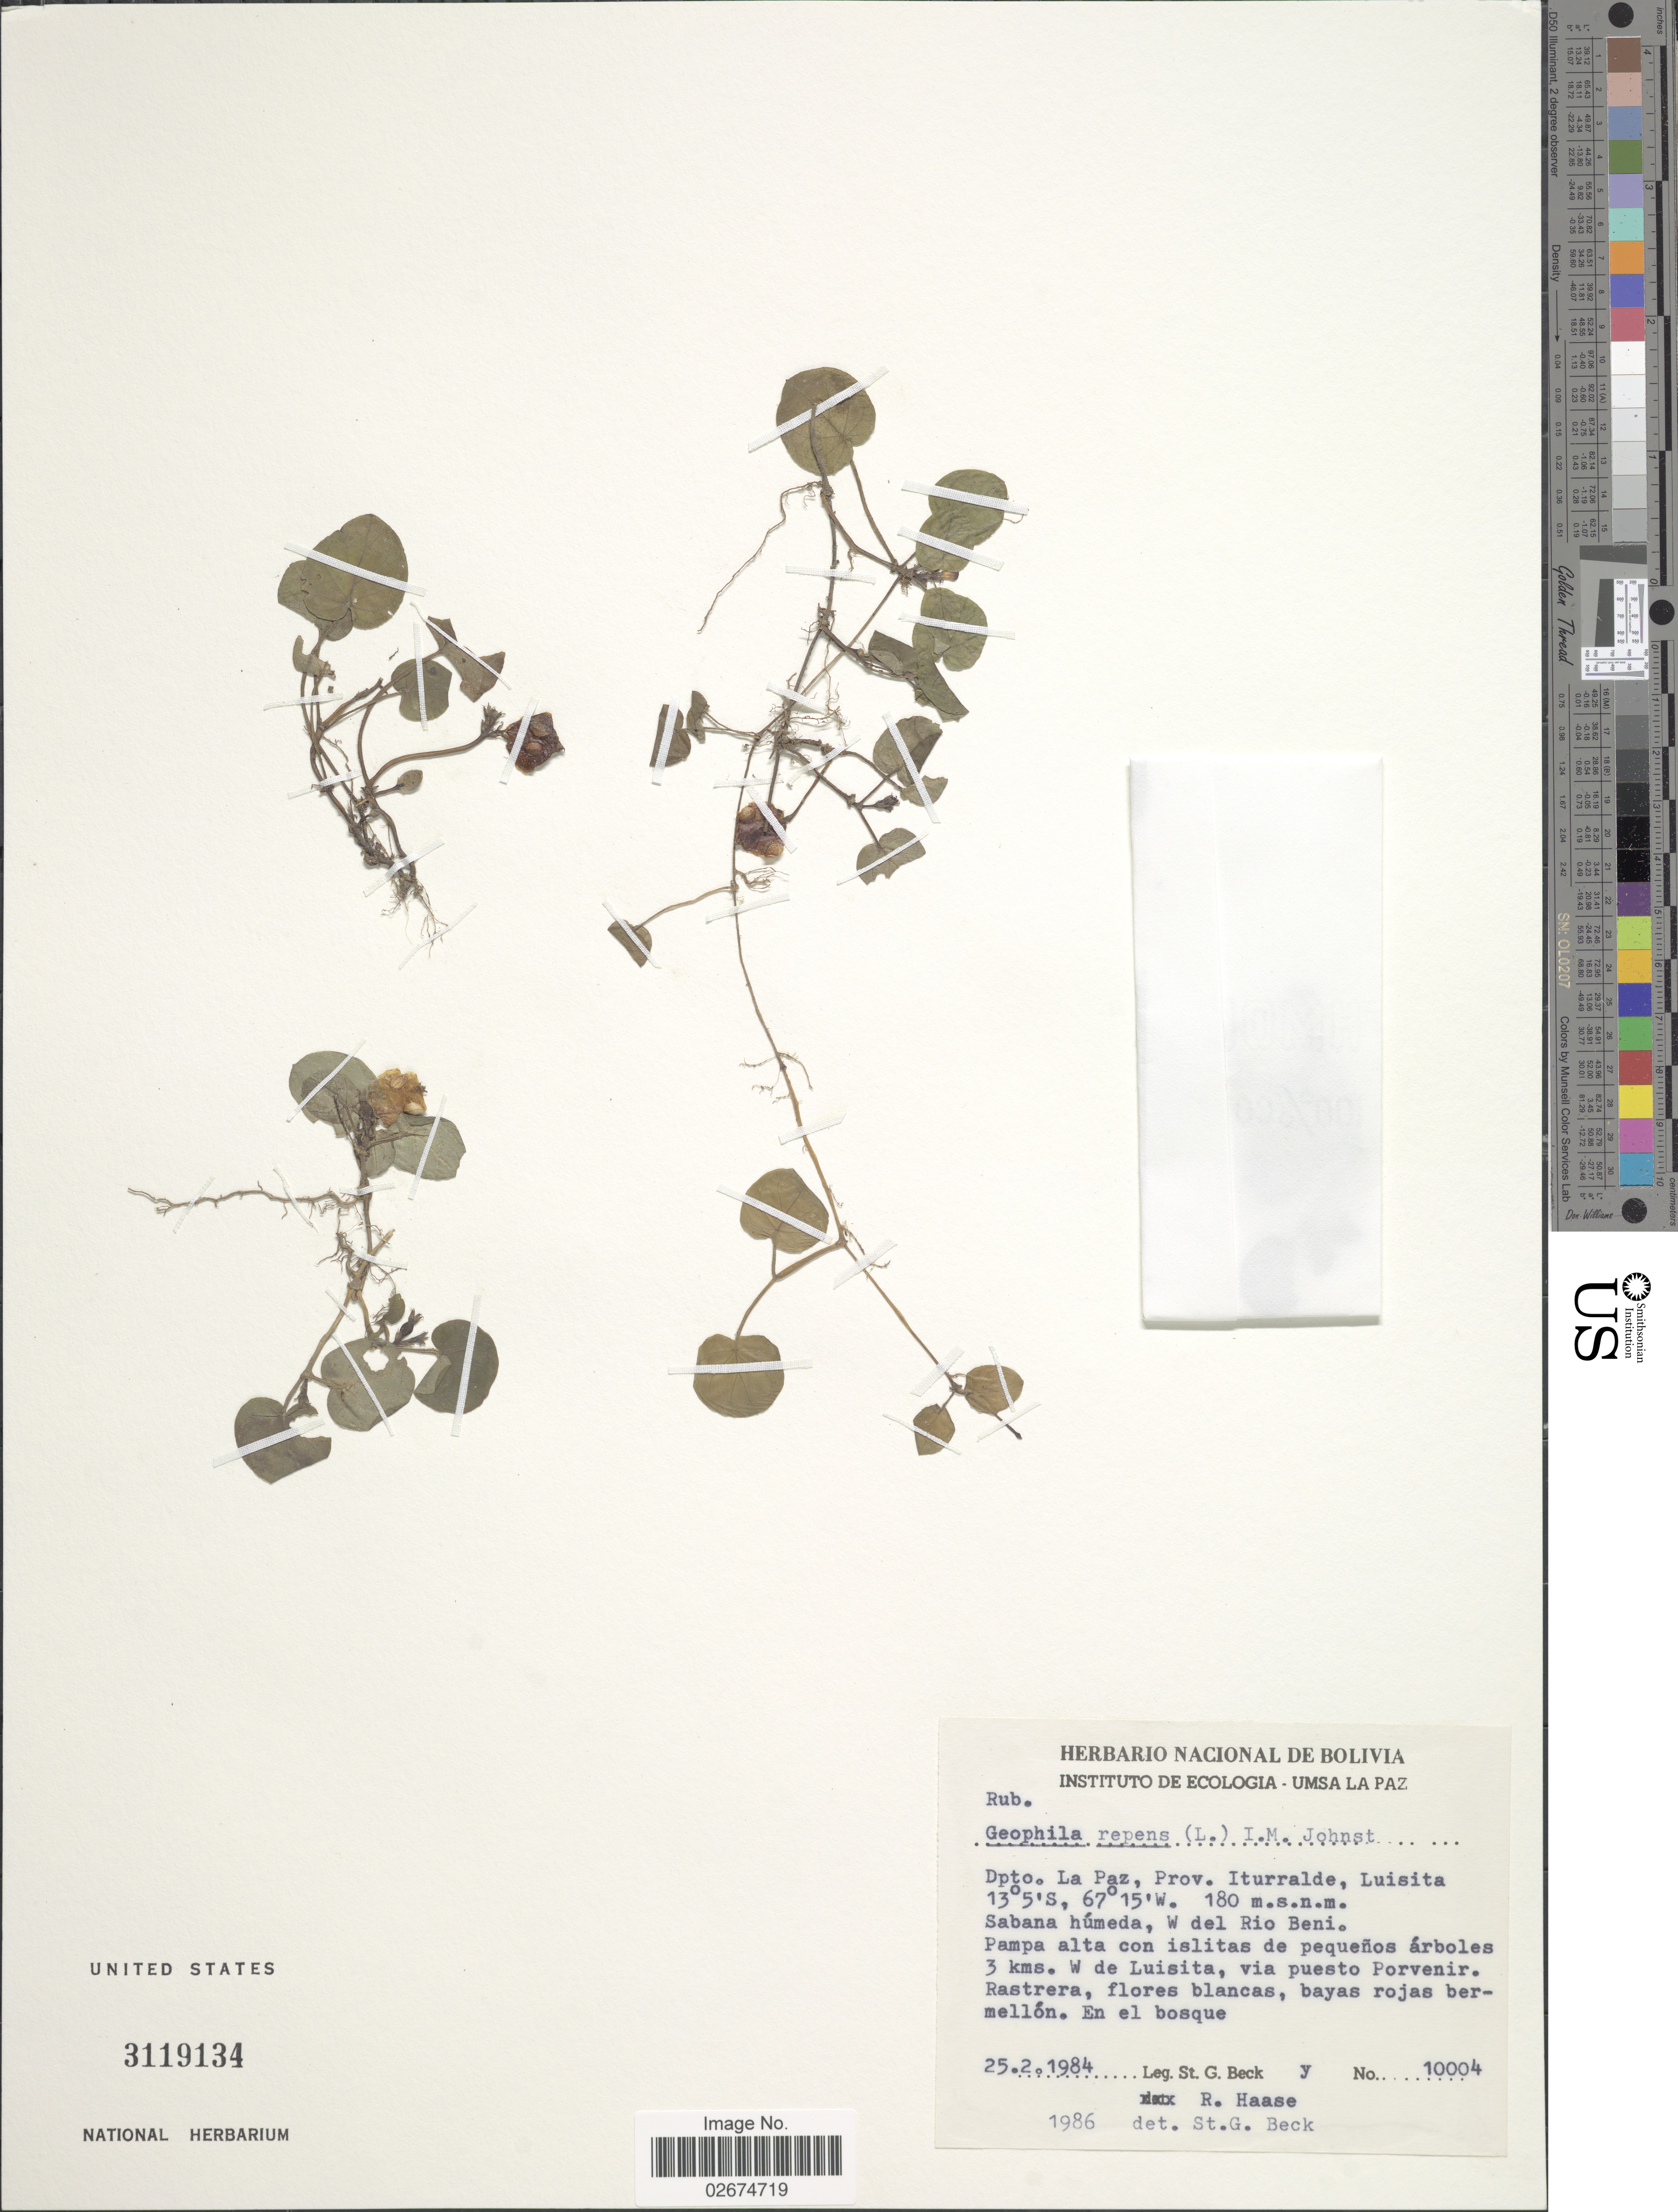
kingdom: Plantae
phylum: Tracheophyta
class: Magnoliopsida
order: Gentianales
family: Rubiaceae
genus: Carinta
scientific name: Carinta repens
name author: (L.) L.B. Sm. & Downs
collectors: S. G. Beck & R. Haase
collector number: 10004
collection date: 1984-02-25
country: Bolivia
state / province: La Paz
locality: Dpto. La Paz, Prov. Iturralde, Luisita,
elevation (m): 180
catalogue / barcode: US 3119134